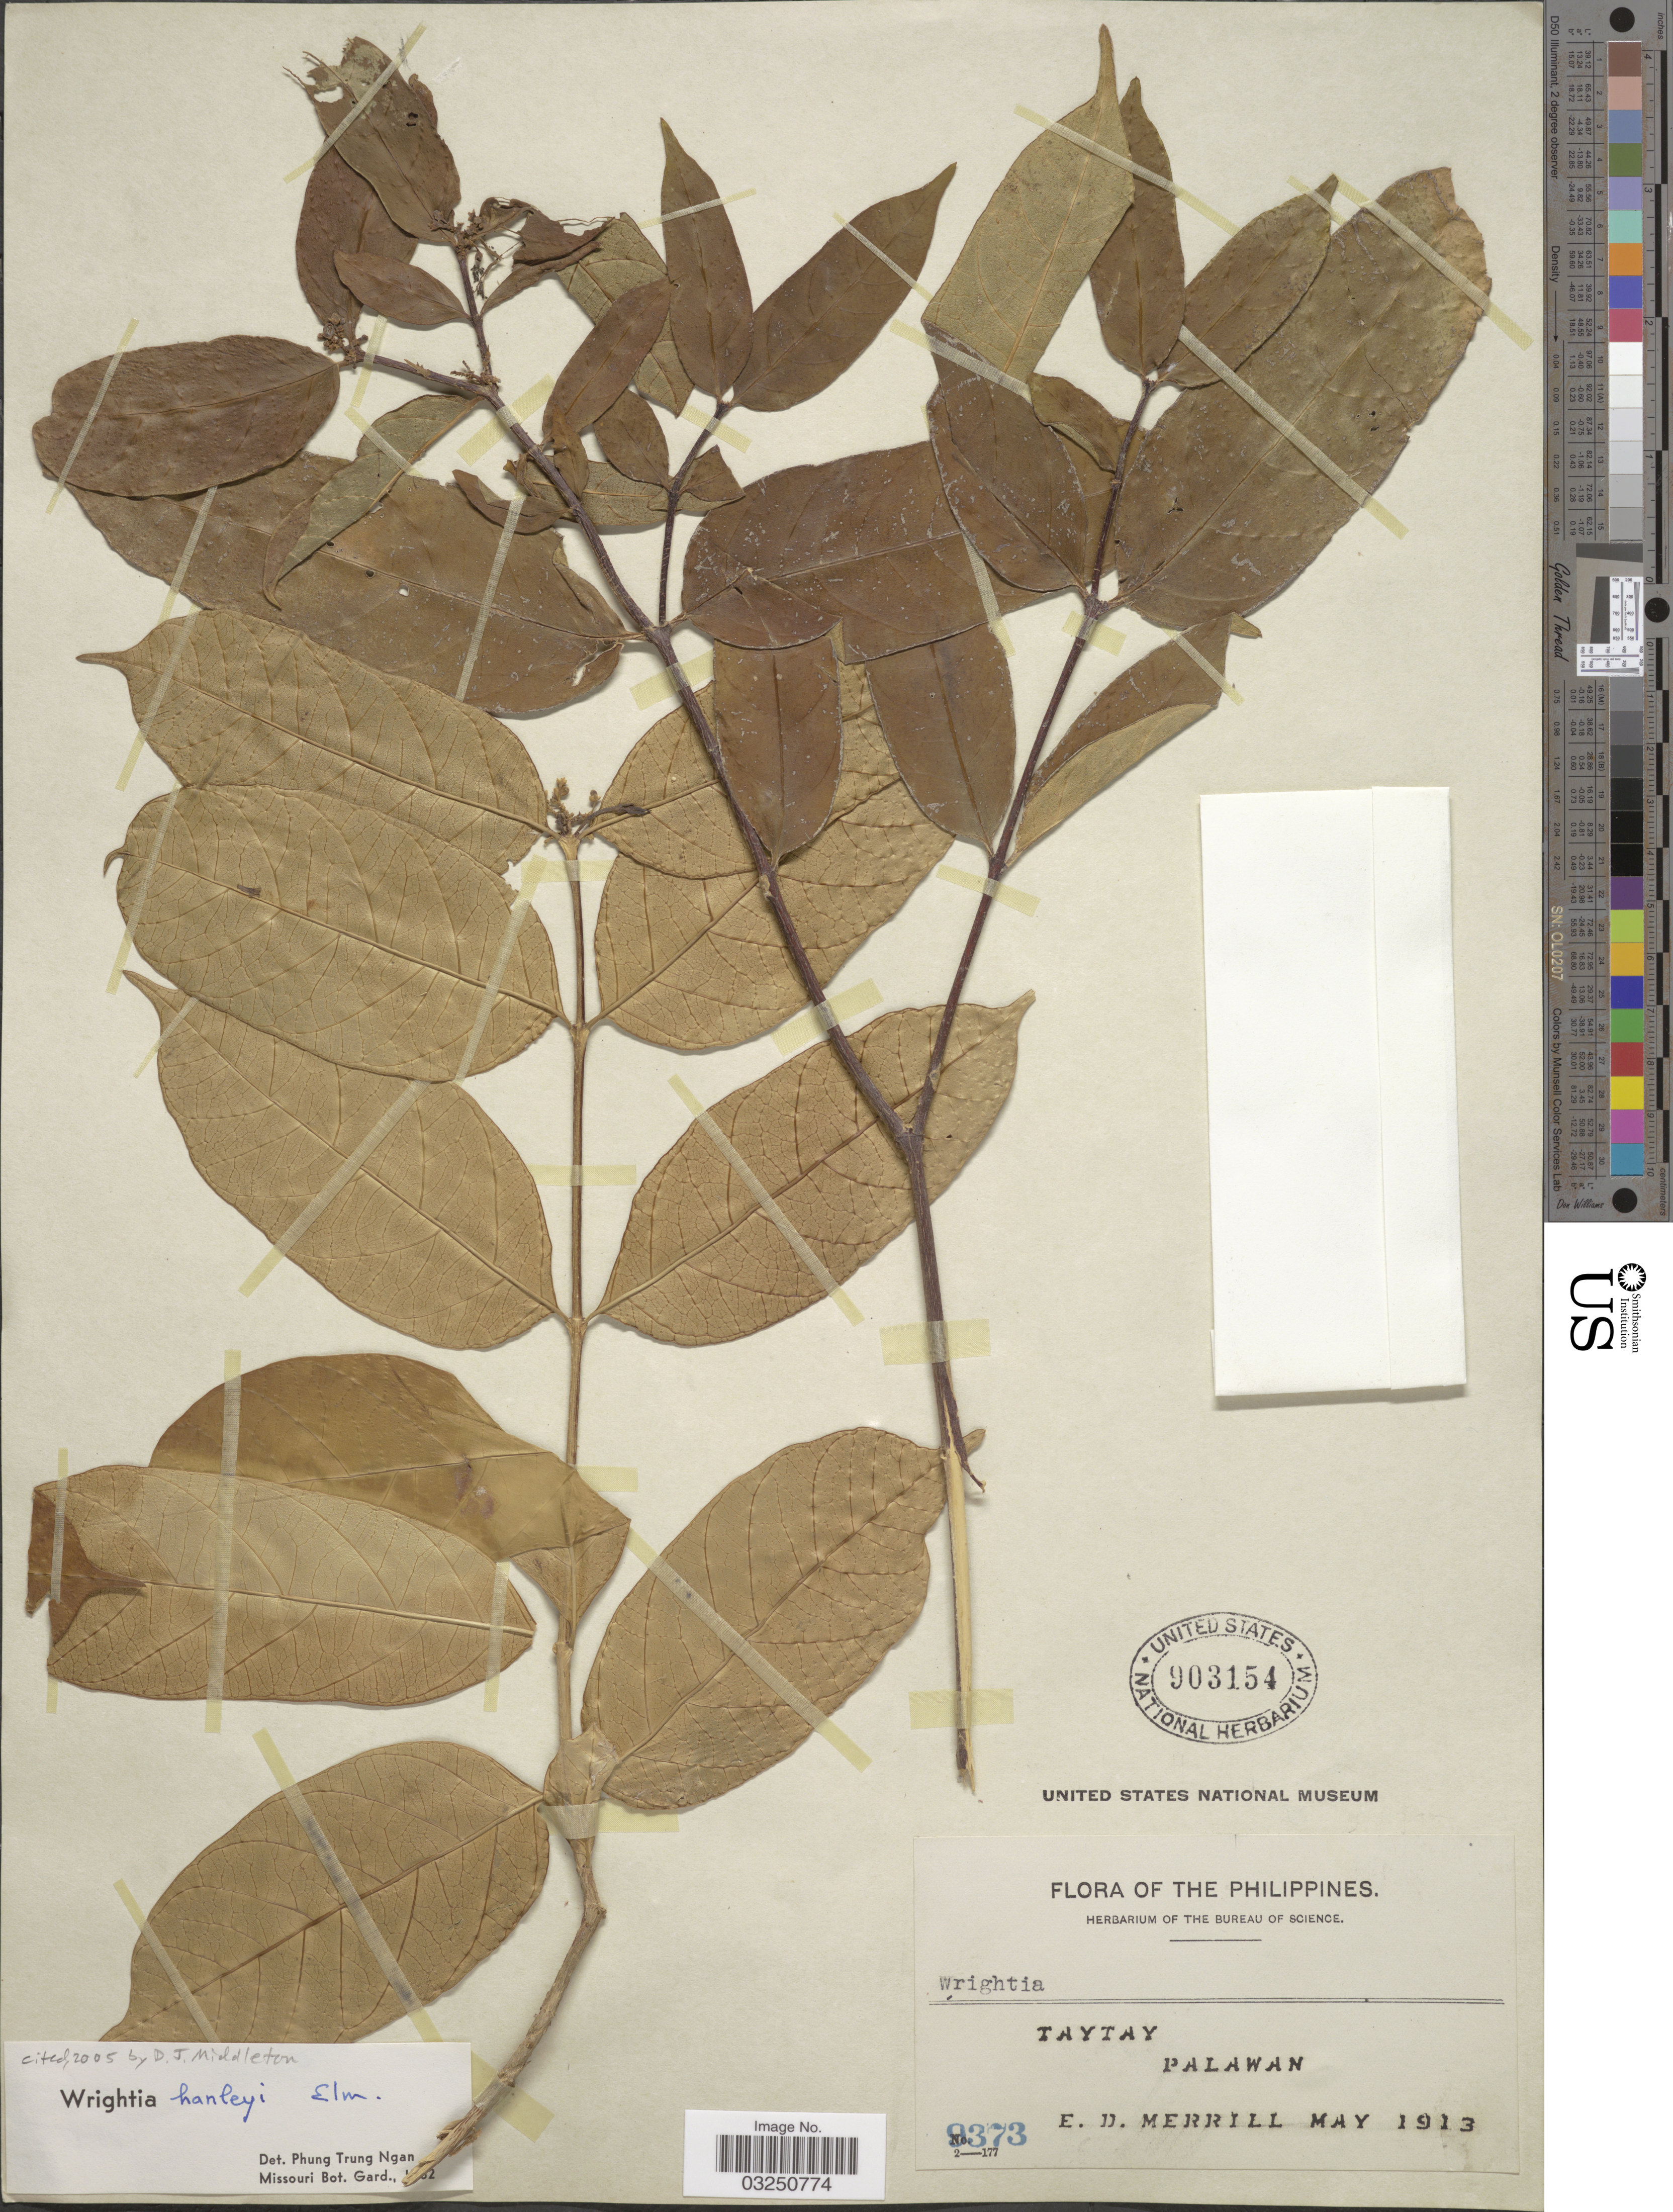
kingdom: Plantae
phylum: Tracheophyta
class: Magnoliopsida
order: Gentianales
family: Apocynaceae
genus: Wrightia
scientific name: Wrightia hanleyi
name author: Elmer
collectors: E. D. Merrill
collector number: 9373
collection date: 1913-05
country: Philippines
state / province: Mimaropa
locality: Taytay, Palawan.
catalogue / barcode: US 903154